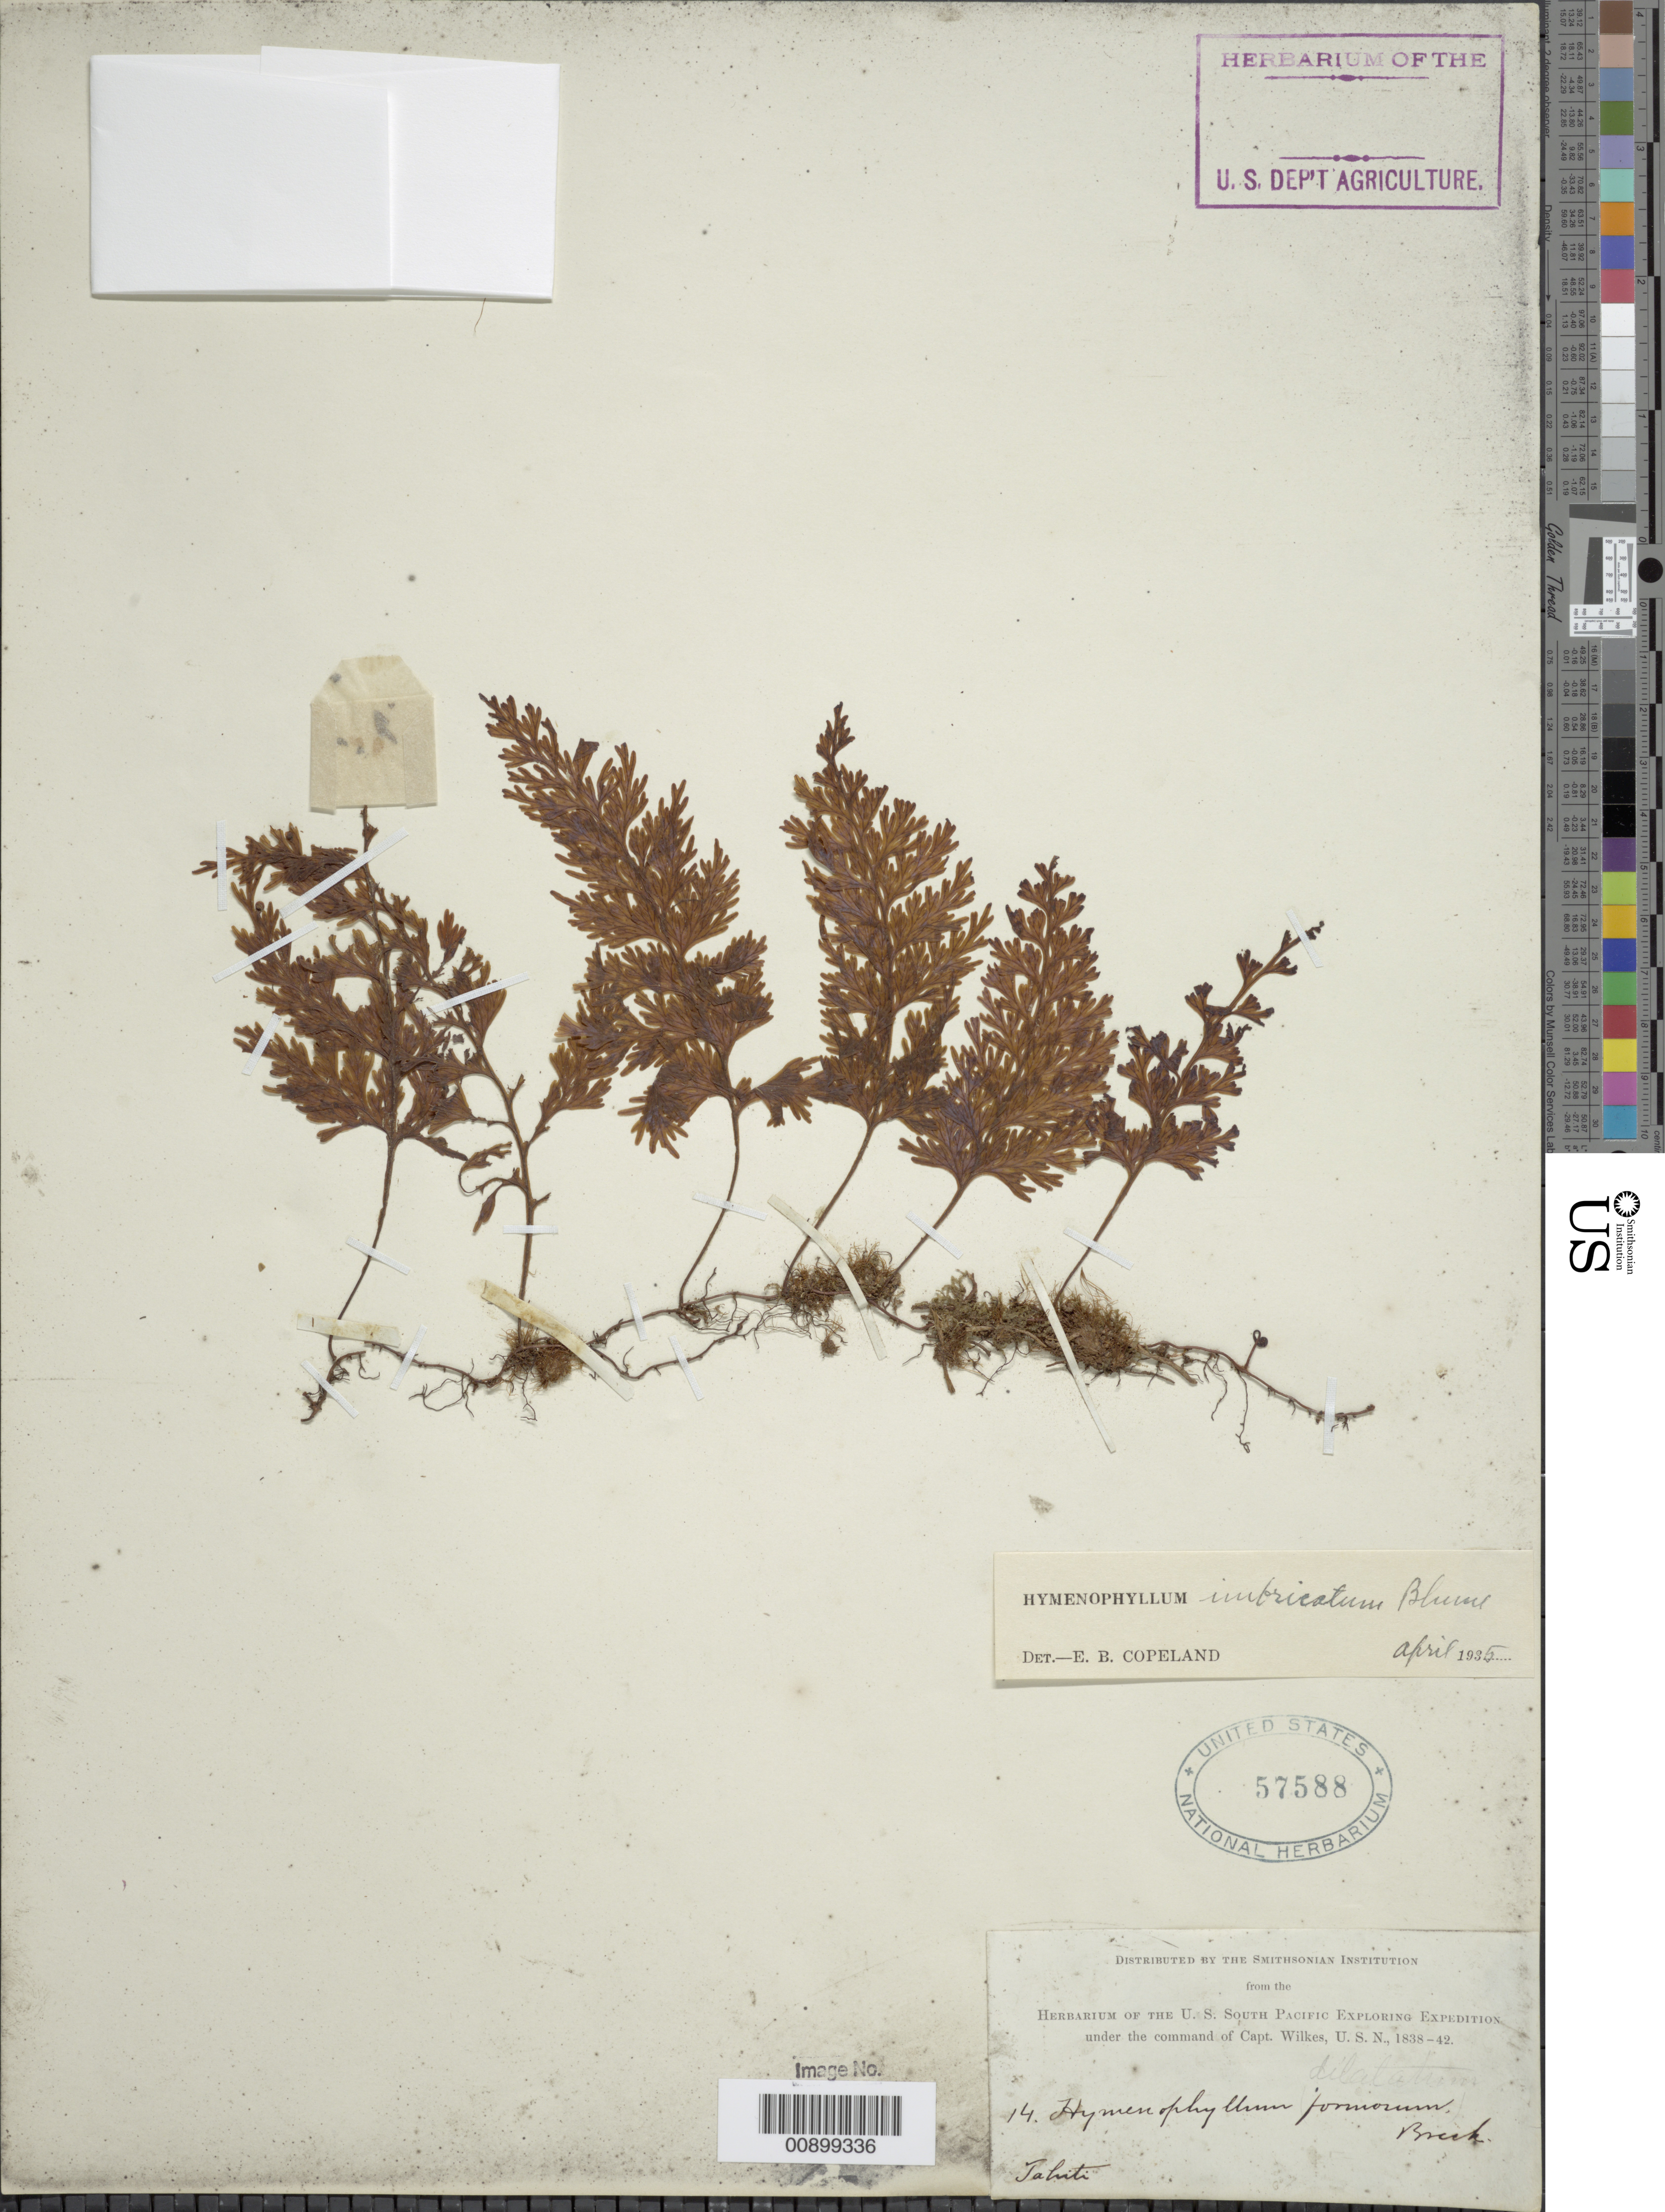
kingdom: Plantae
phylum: Tracheophyta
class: Polypodiopsida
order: Hymenophyllales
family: Hymenophyllaceae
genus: Hymenophyllum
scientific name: Hymenophyllum dilatatum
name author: Sw.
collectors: Wilkes Explor. Exped.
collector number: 14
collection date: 1838/1842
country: French Polynesia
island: Tahiti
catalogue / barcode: US 57588